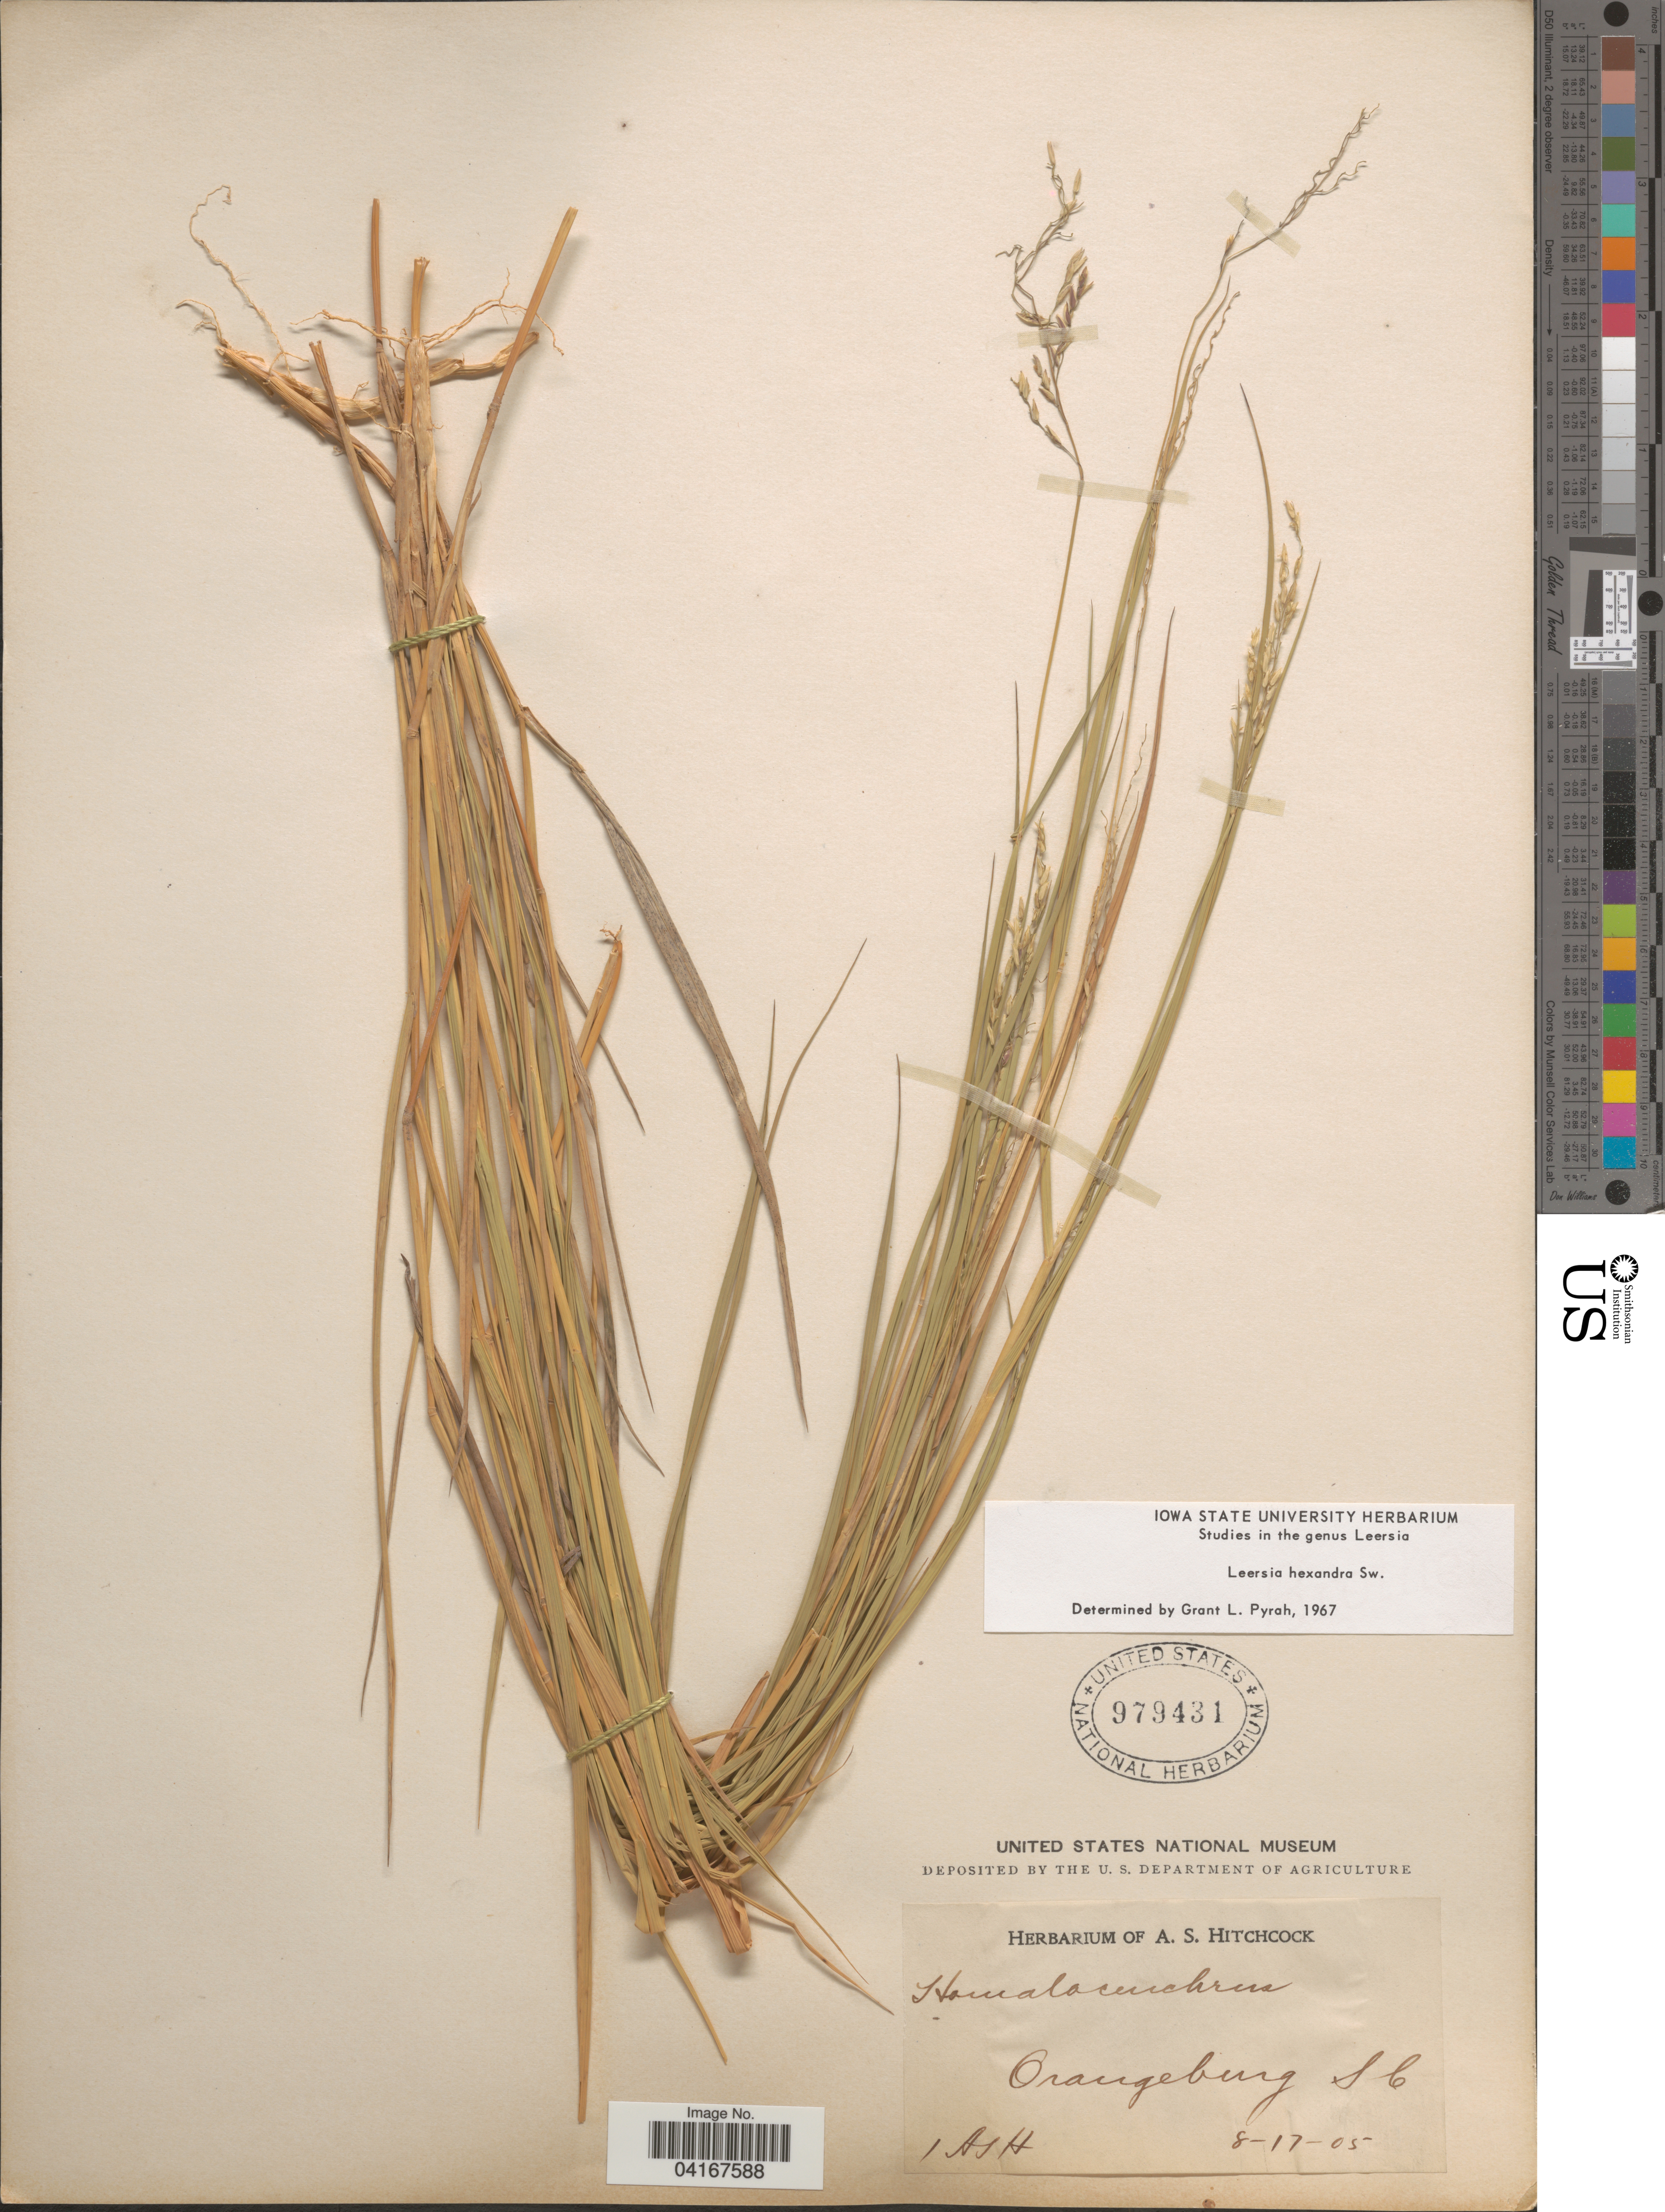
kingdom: Plantae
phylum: Tracheophyta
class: Liliopsida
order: Poales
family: Poaceae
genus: Leersia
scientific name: Leersia hexandra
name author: Sw.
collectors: A. S. Hitchcock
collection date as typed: Transcribed d/m/y: 17/8/5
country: United States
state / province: South Carolina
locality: Orangeburg.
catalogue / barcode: US 979431